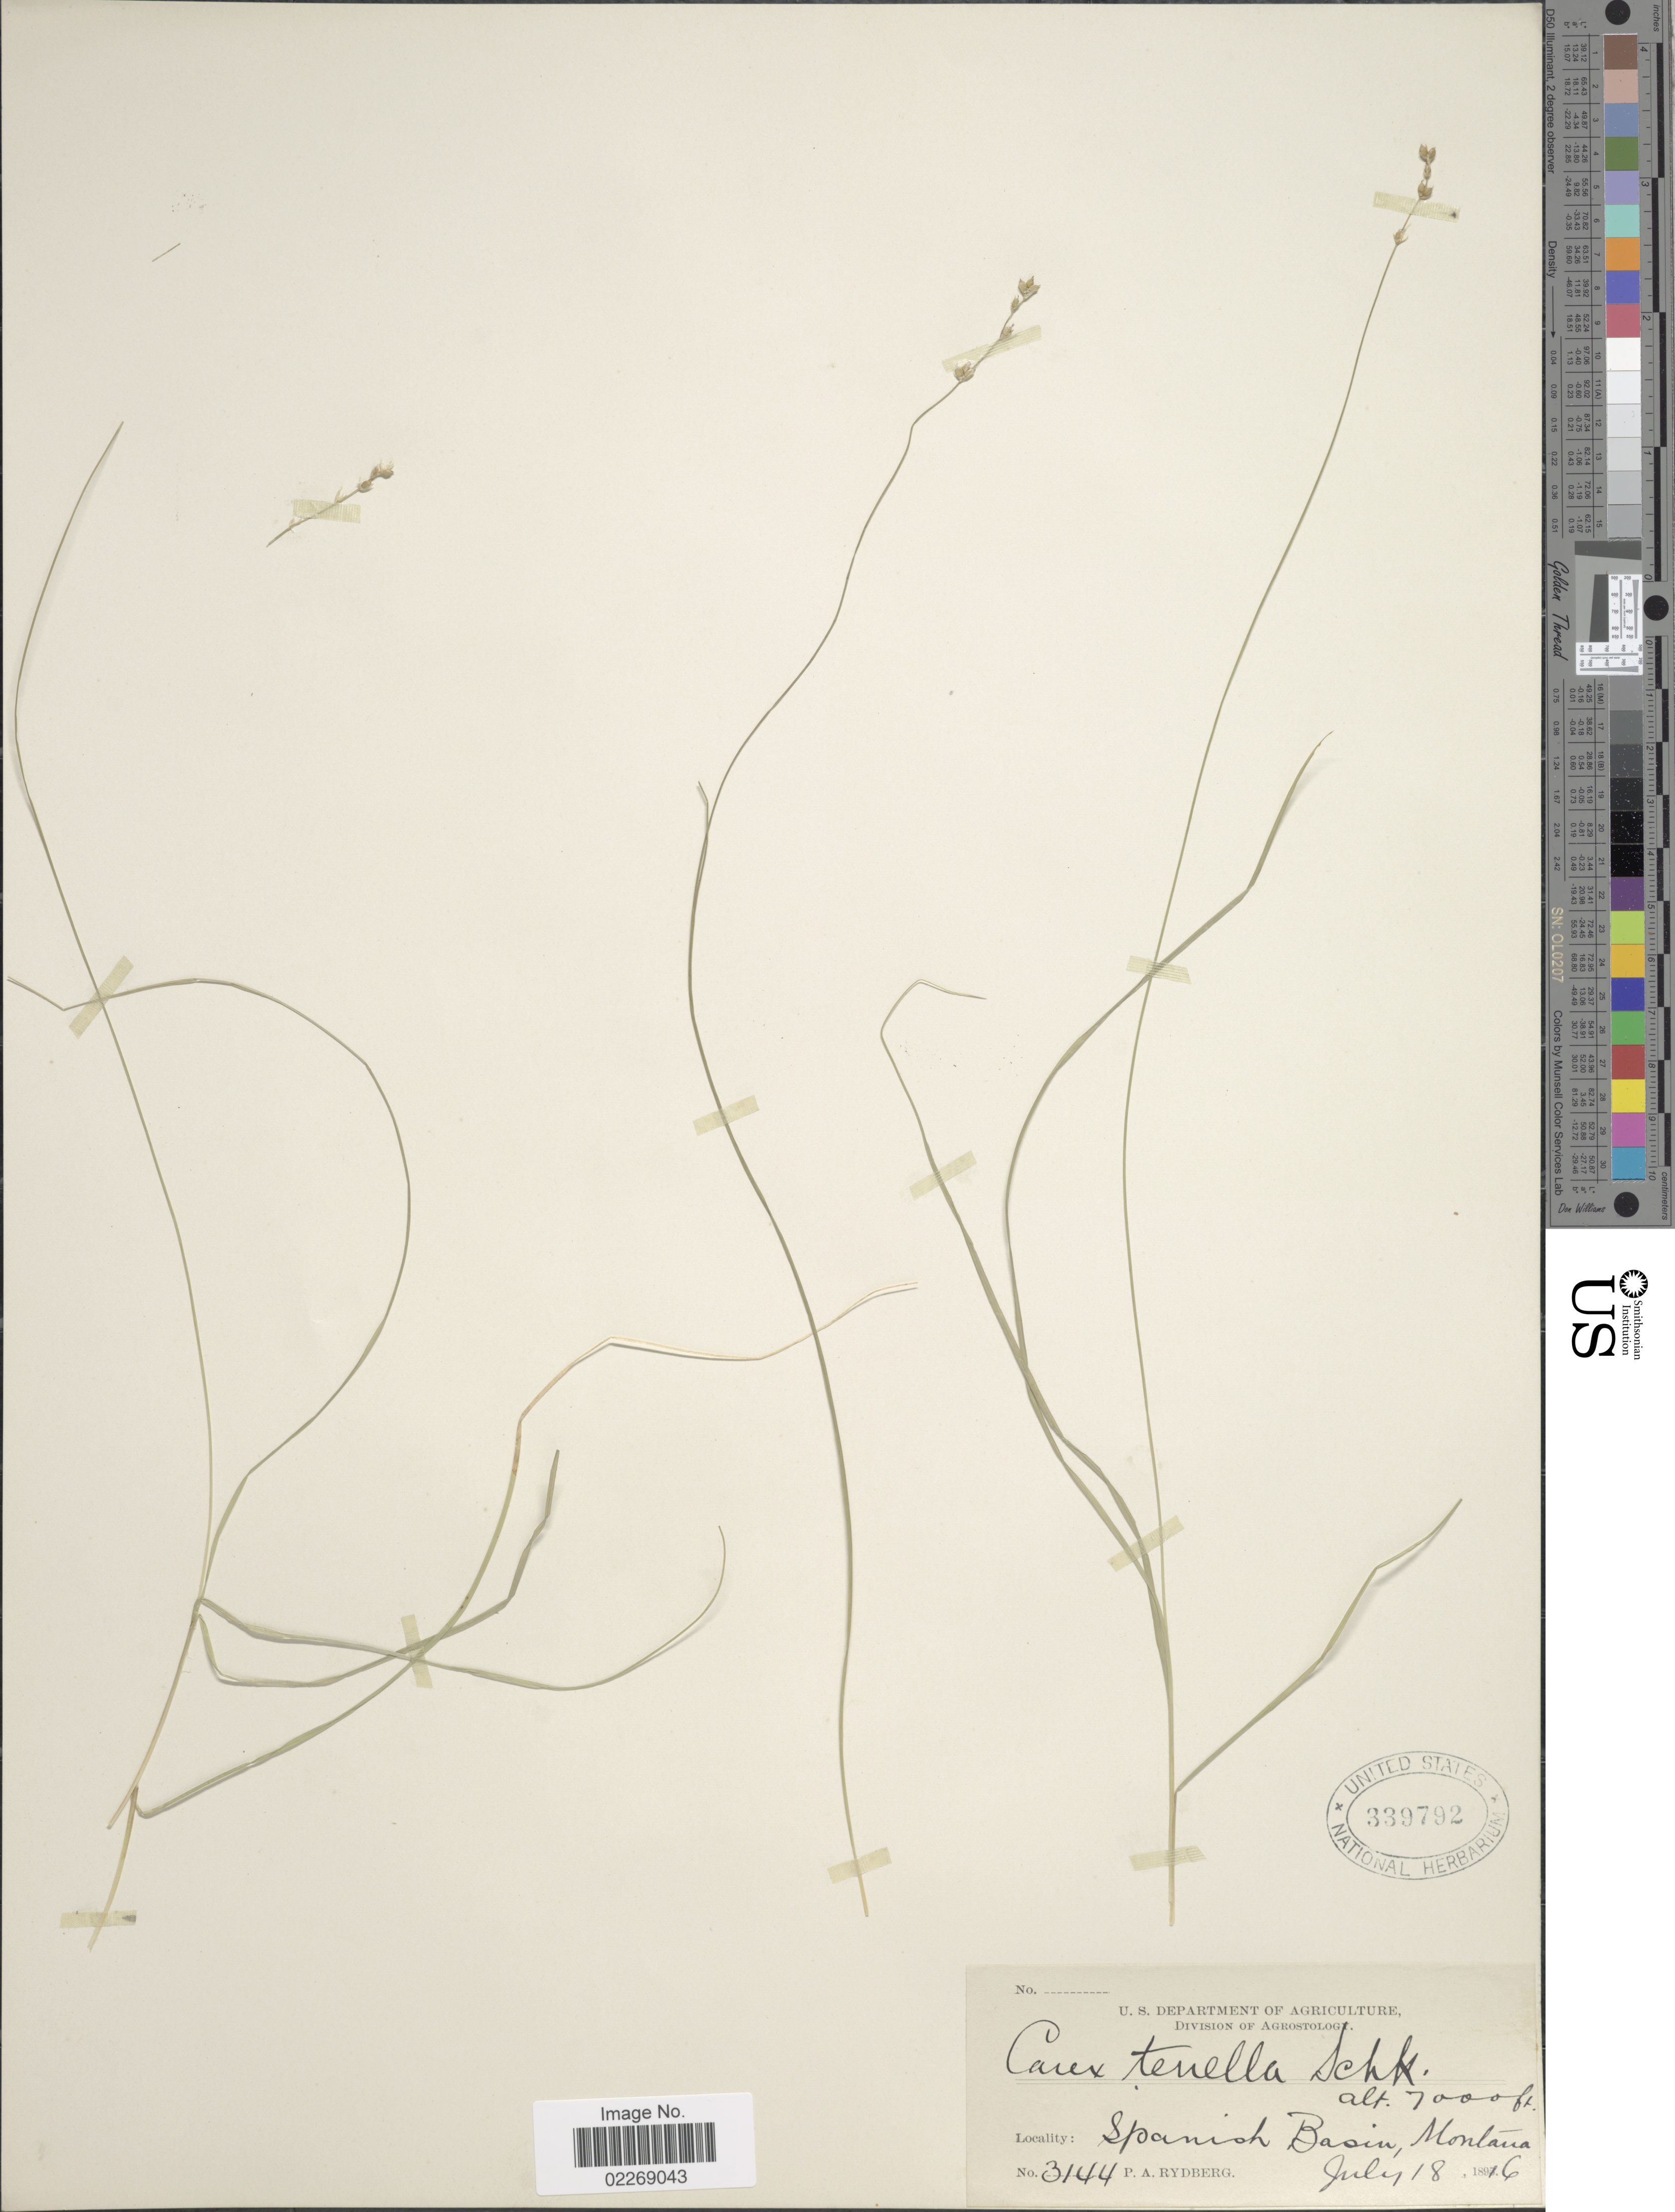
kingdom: Plantae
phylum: Tracheophyta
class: Liliopsida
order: Poales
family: Cyperaceae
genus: Carex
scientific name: Carex disperma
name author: Dewey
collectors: P. A. Rydberg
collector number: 3144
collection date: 1896-07-18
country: United States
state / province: Montana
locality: Spanish Basin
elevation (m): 2134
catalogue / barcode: US 339792